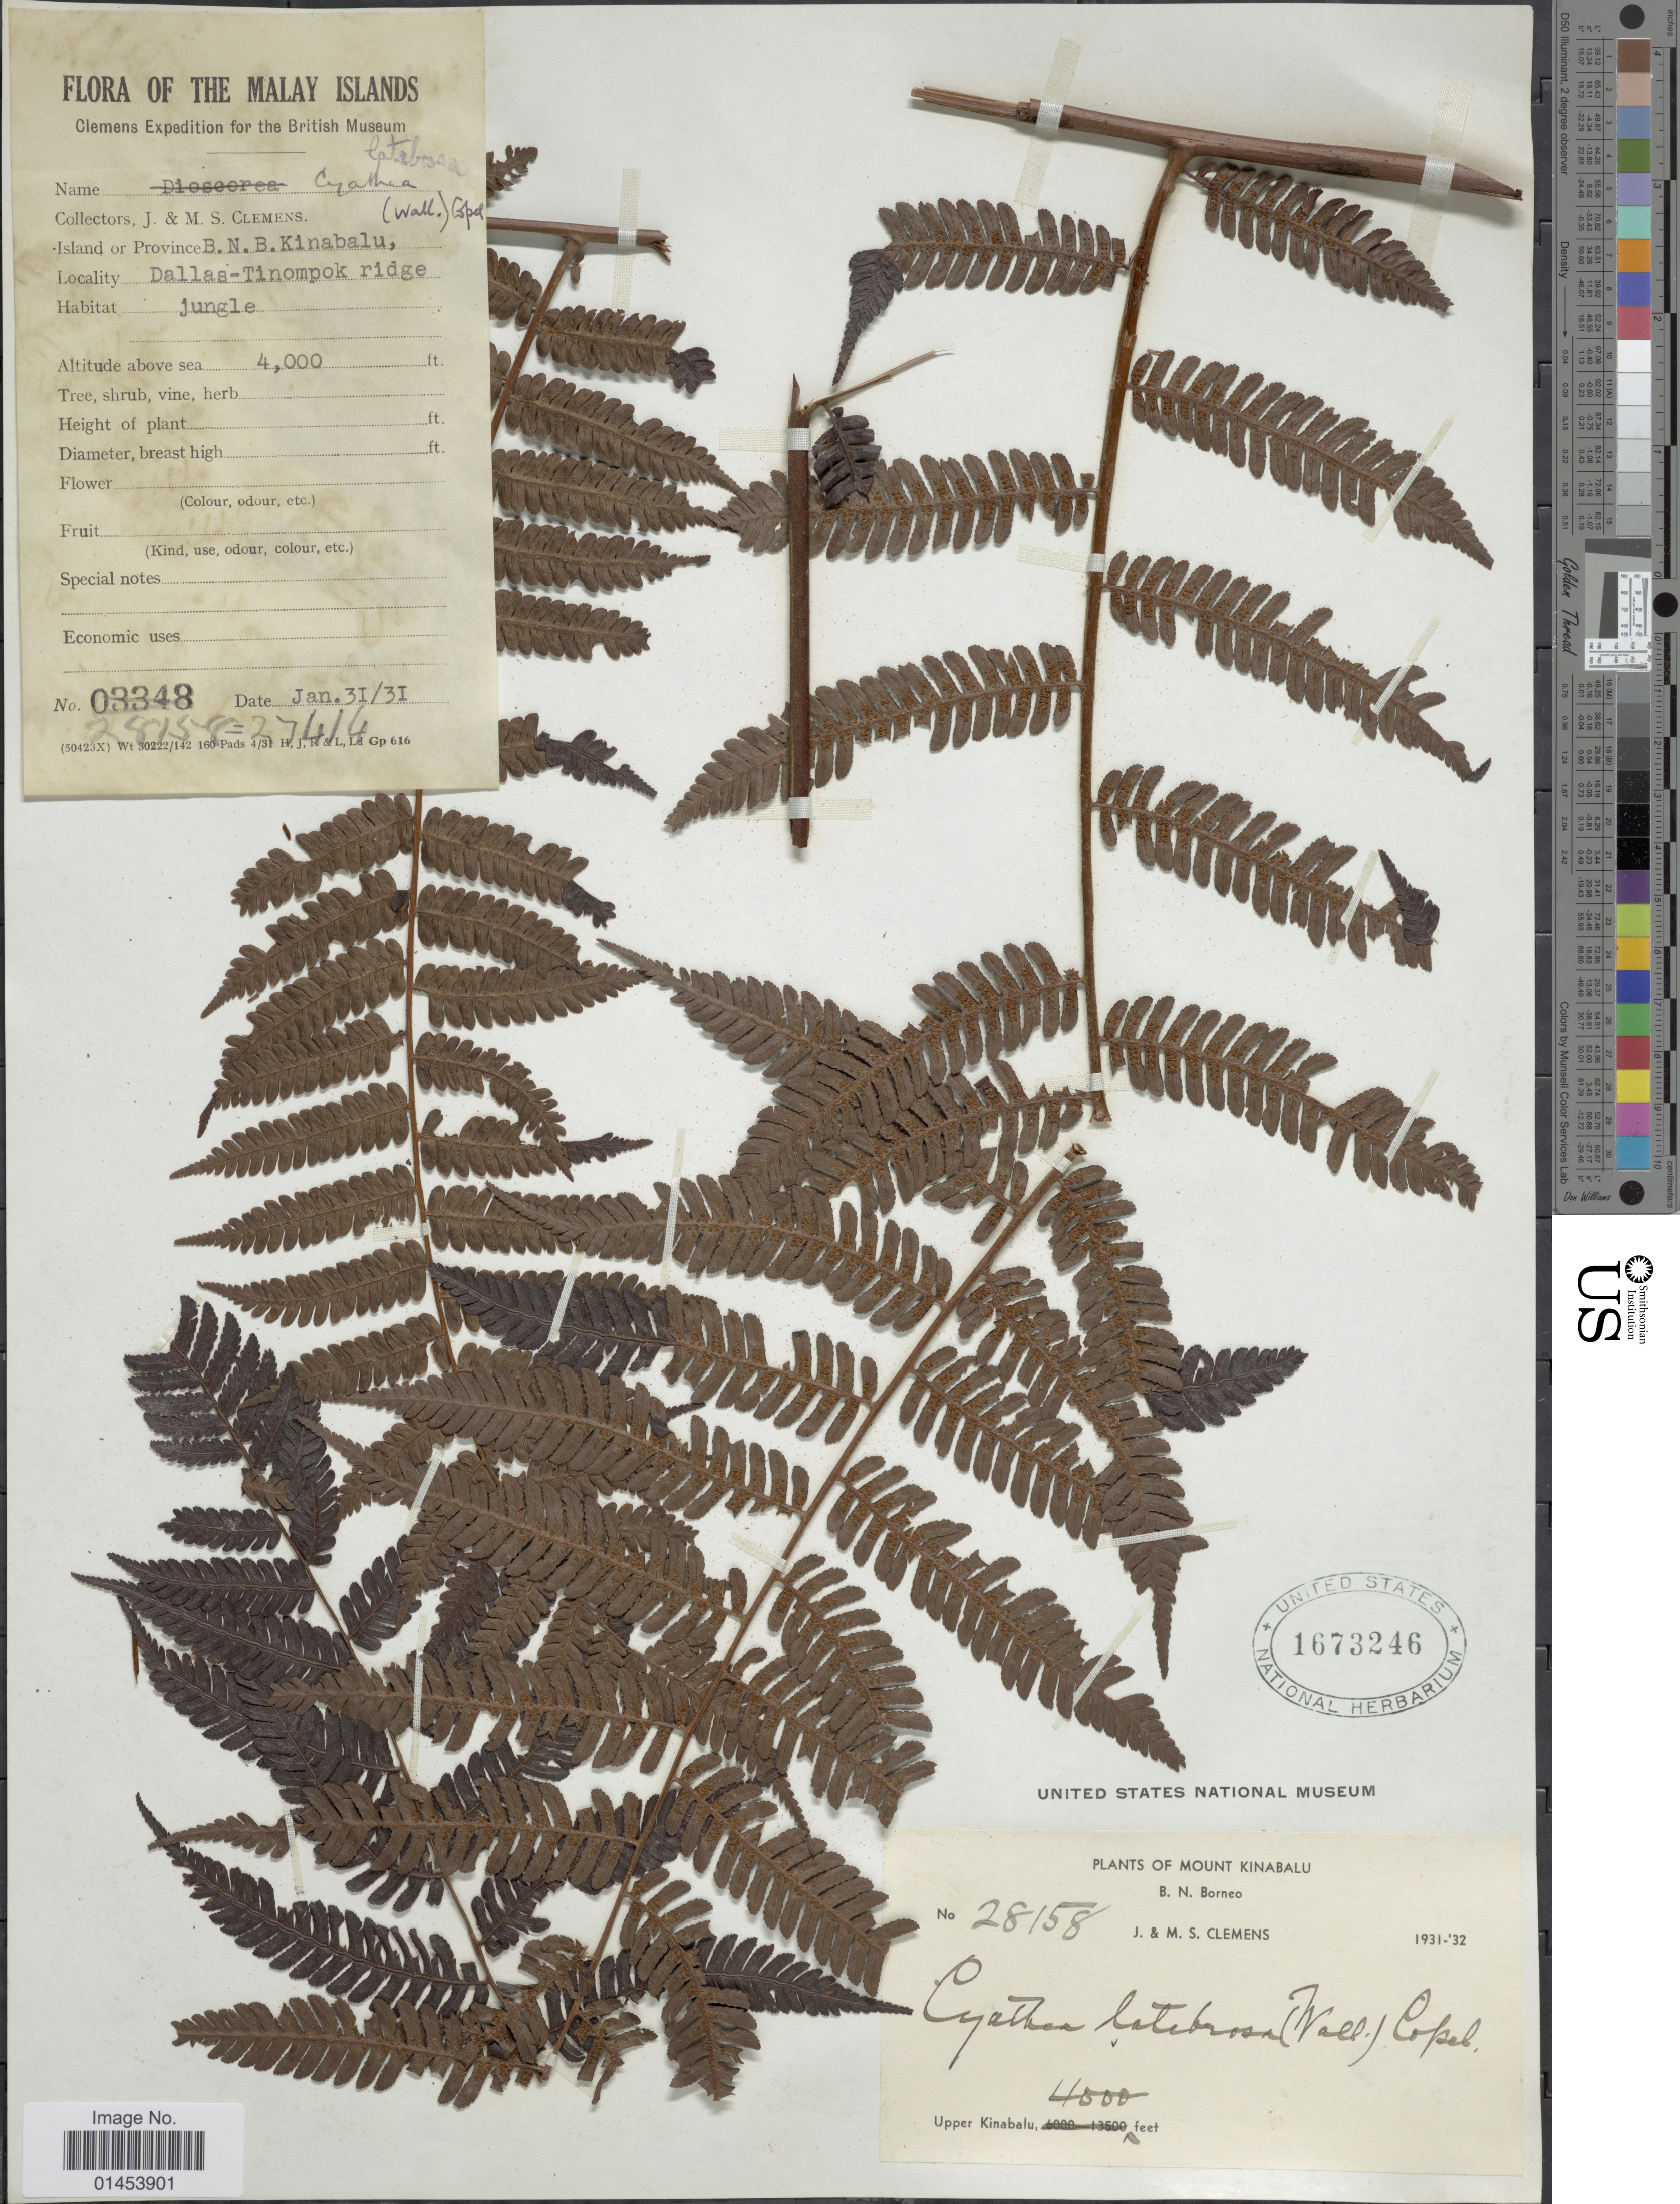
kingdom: Plantae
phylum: Tracheophyta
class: Polypodiopsida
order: Cyatheales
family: Cyatheaceae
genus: Cyathea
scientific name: Cyathea latebrosa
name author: (Wall. ex Hook.) Copel.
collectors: J. Clemens & M. S. Clemens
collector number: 28158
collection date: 1931-01-31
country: Malaysia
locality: Mount Kinabalu. B.N. Borneo. Upper Kinabalu. dallas-Tinompok ridge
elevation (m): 1219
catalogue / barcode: US 1673246